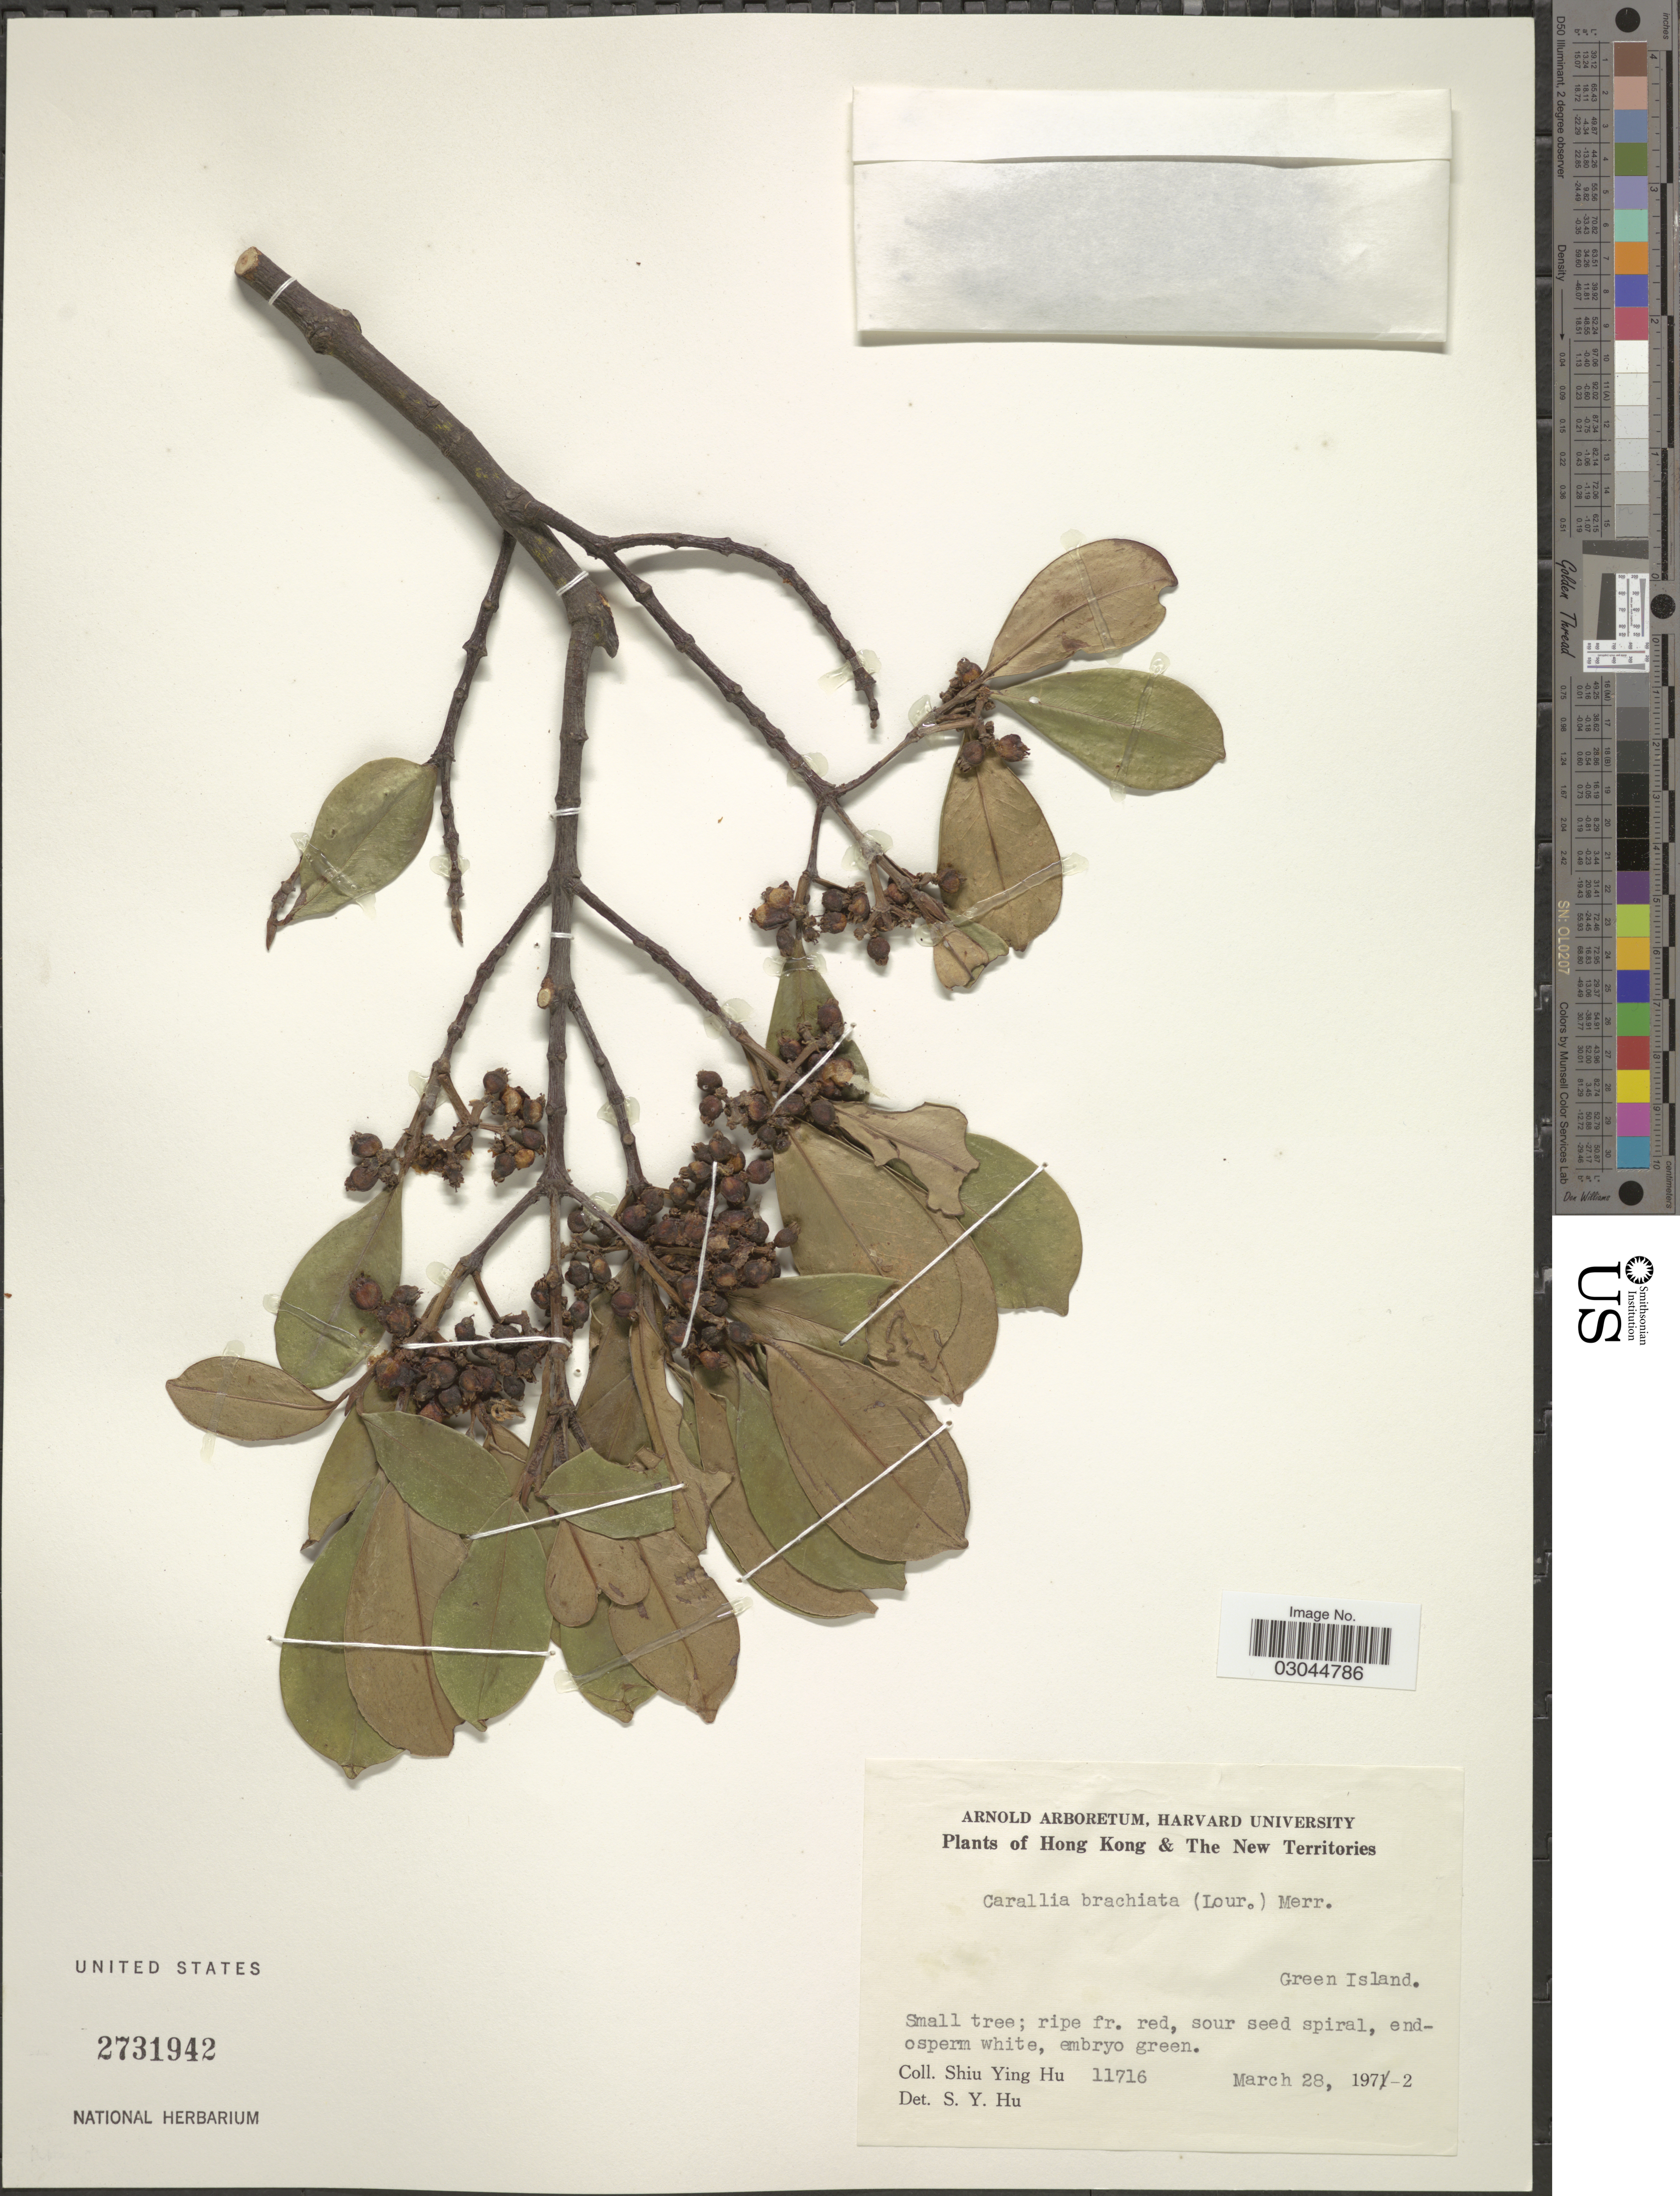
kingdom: Plantae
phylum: Tracheophyta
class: Magnoliopsida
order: Malpighiales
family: Rhizophoraceae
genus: Carallia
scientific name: Carallia brachiata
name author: (Lour.) Merr.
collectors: S. Y. Hu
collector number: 11716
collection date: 1972-03-28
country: China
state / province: Hong Kong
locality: The New Territories. Green Island.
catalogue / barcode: US 2731942